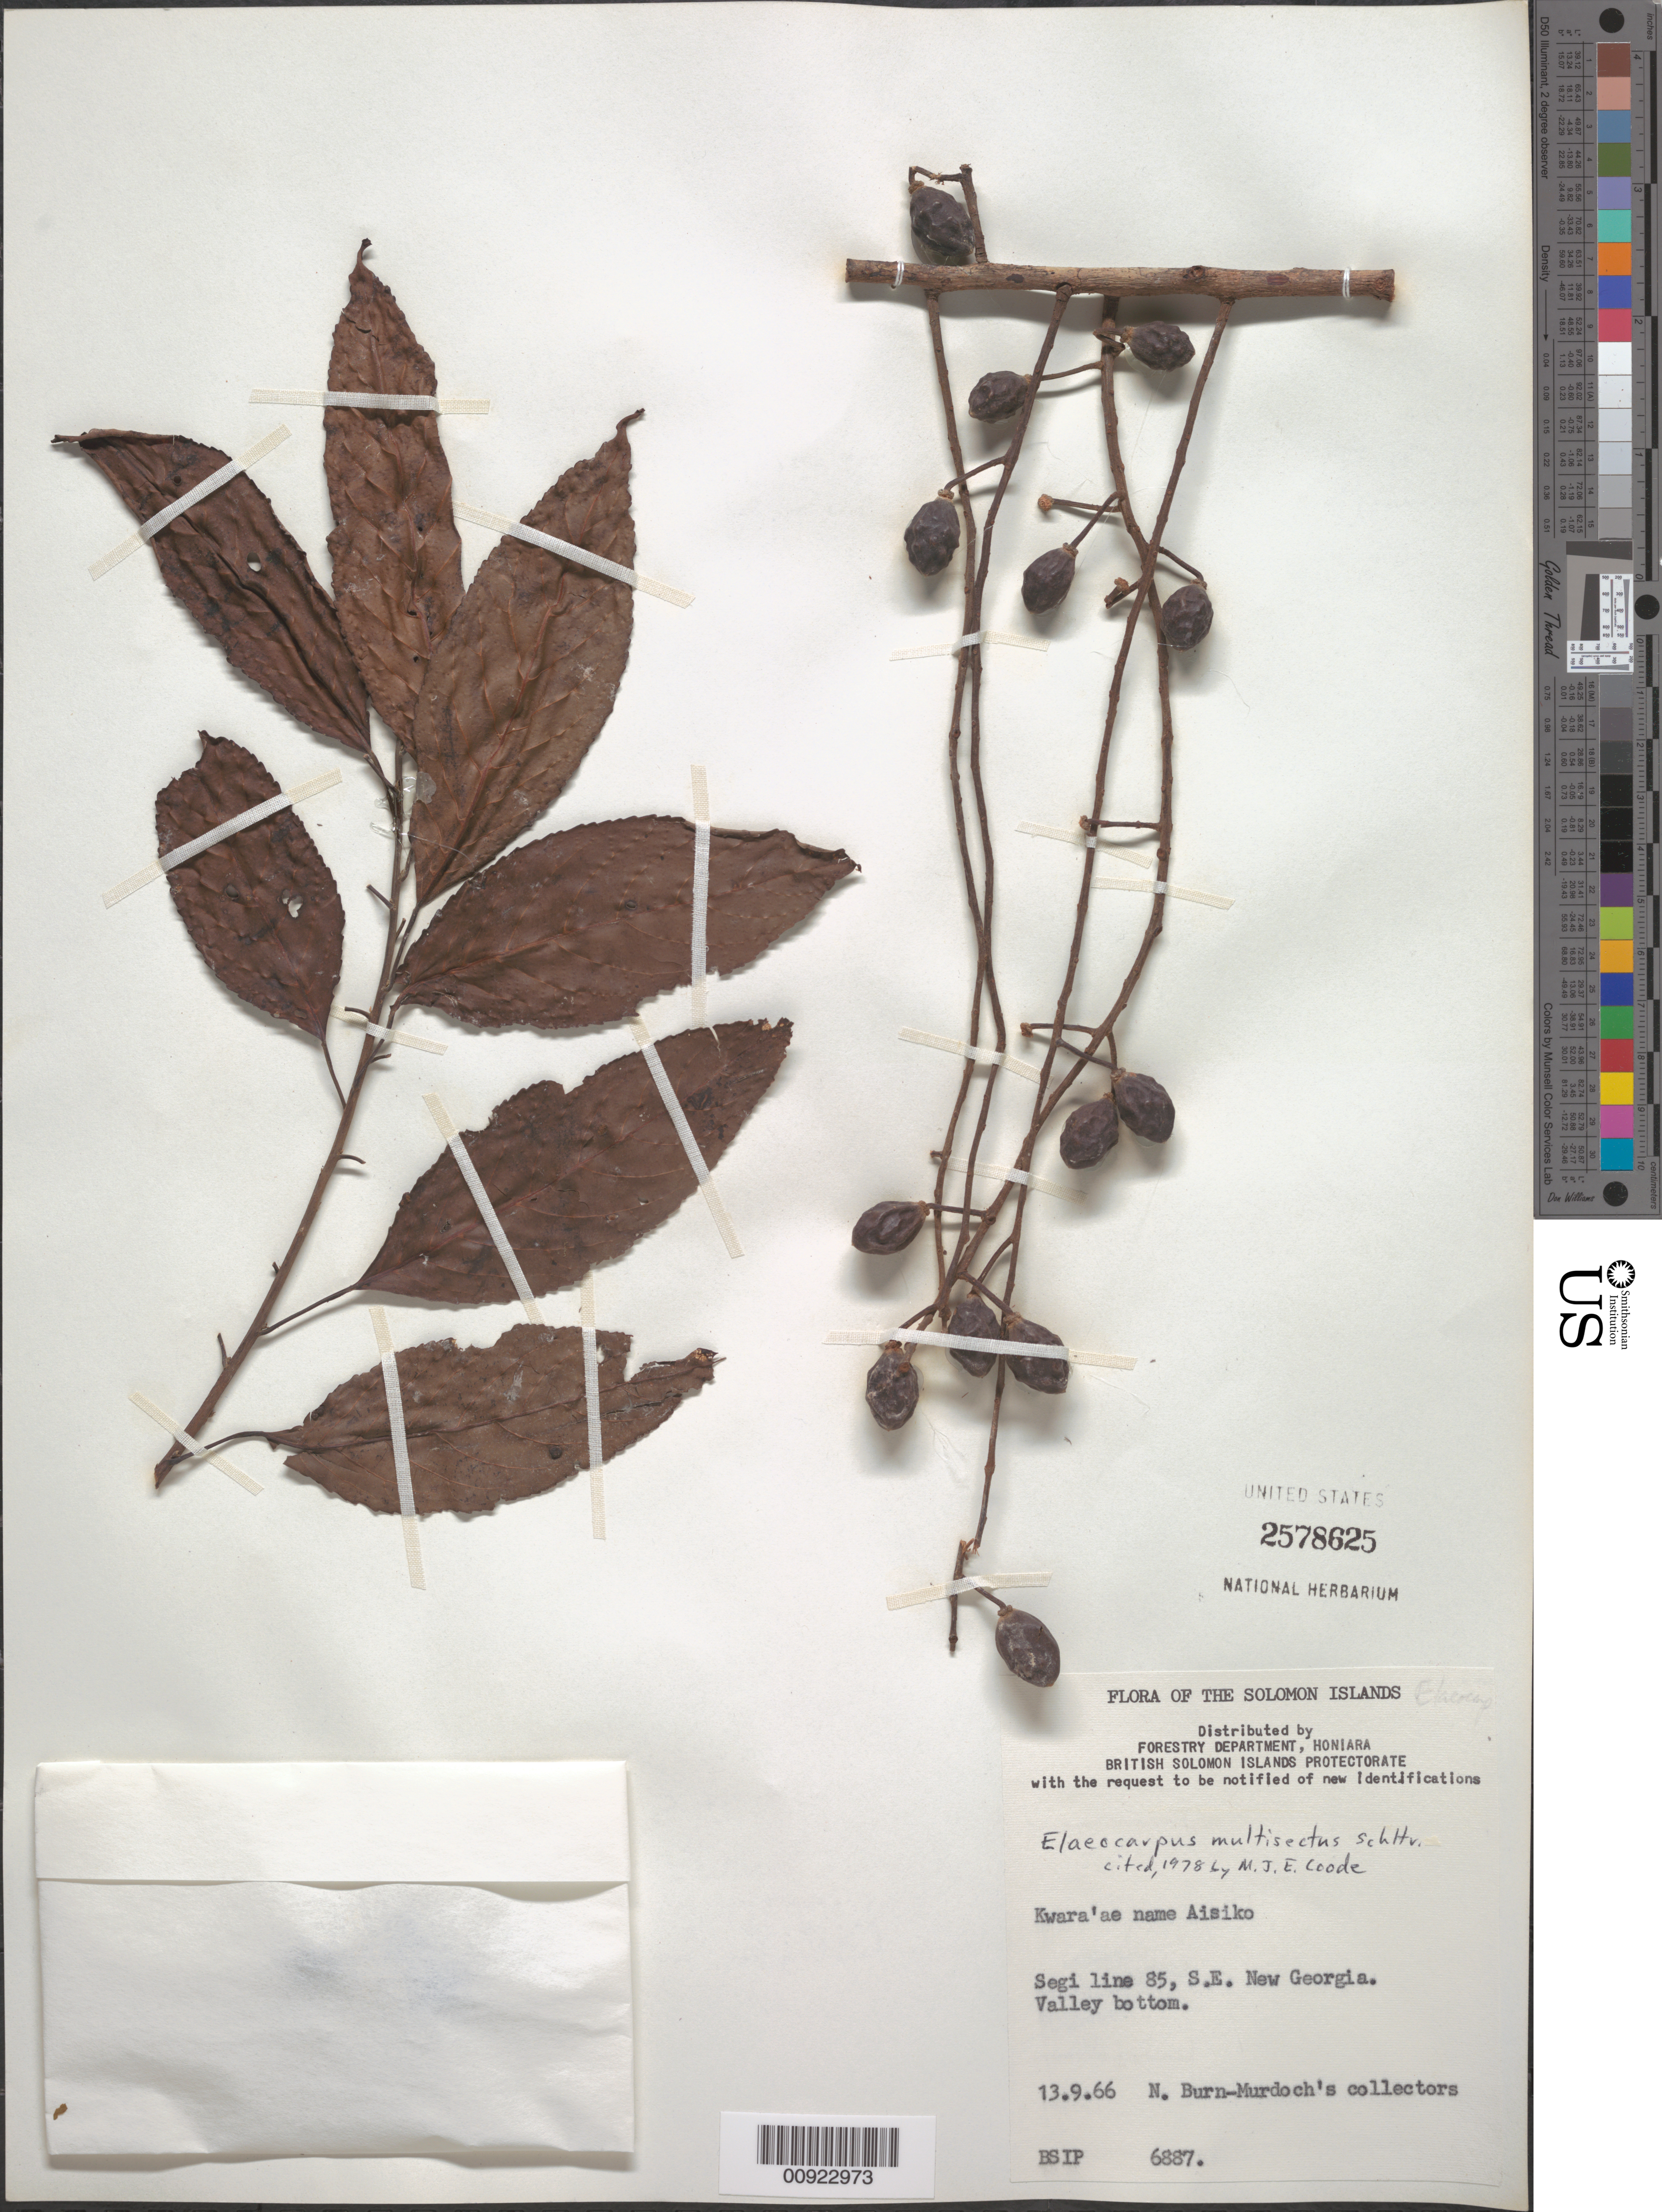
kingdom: Plantae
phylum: Tracheophyta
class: Magnoliopsida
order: Oxalidales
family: Elaeocarpaceae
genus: Elaeocarpus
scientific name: Elaeocarpus multisectus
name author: Schltr.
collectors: N. Burn-Murdoch's collectors & et al.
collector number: BSIP 6887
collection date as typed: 13 Sep 1966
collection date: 1966-09-13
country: Solomon Islands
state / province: Western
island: New Georgia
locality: Segi line 85, SE New Georgia. Valley bottom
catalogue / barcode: US 2578625